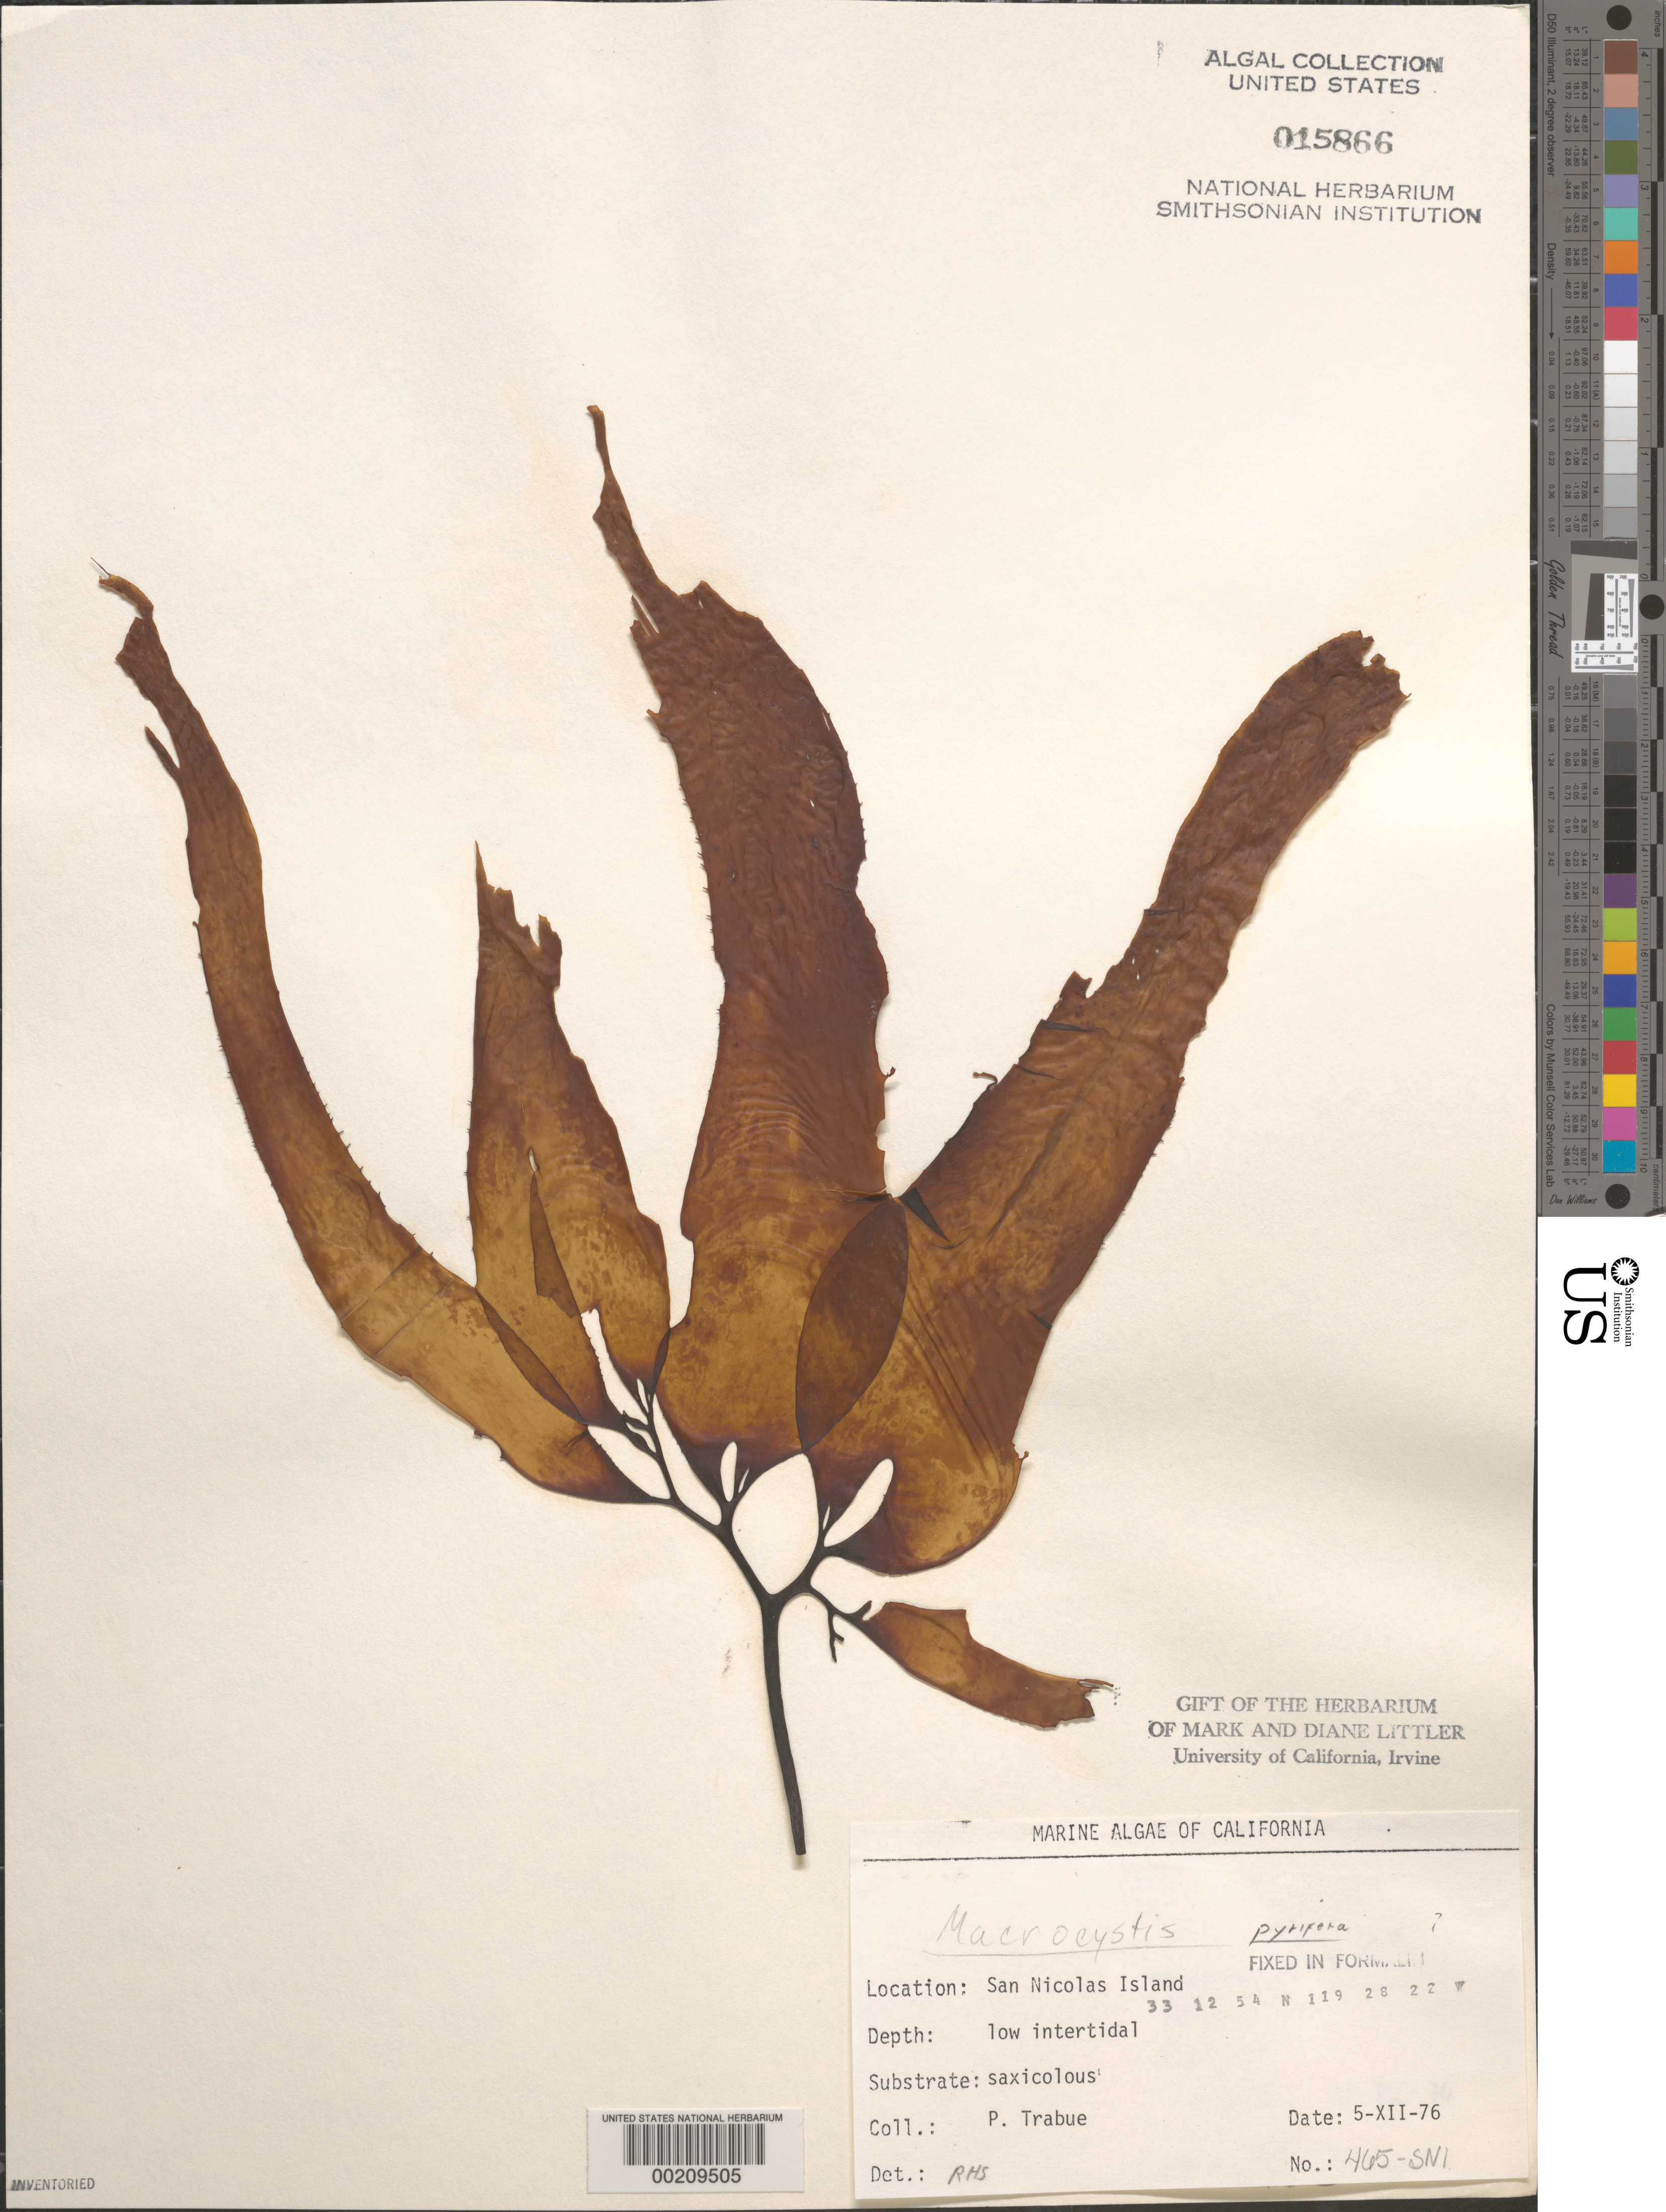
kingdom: Chromista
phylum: Ochrophyta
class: Phaeophyceae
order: Laminariales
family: Laminariaceae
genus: Macrocystis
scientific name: Macrocystis pyrifera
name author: (L.) C. Agardh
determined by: Sims, Robert H.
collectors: P. J. Trabue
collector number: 465-sni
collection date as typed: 05 Dec 1976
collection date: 1976-12-05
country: United States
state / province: California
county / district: Ventura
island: San Nicolas Island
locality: Dutch Harbor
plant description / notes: BLM-SOCALBIGHT Rocky Intertidal Survey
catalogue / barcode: US 15866